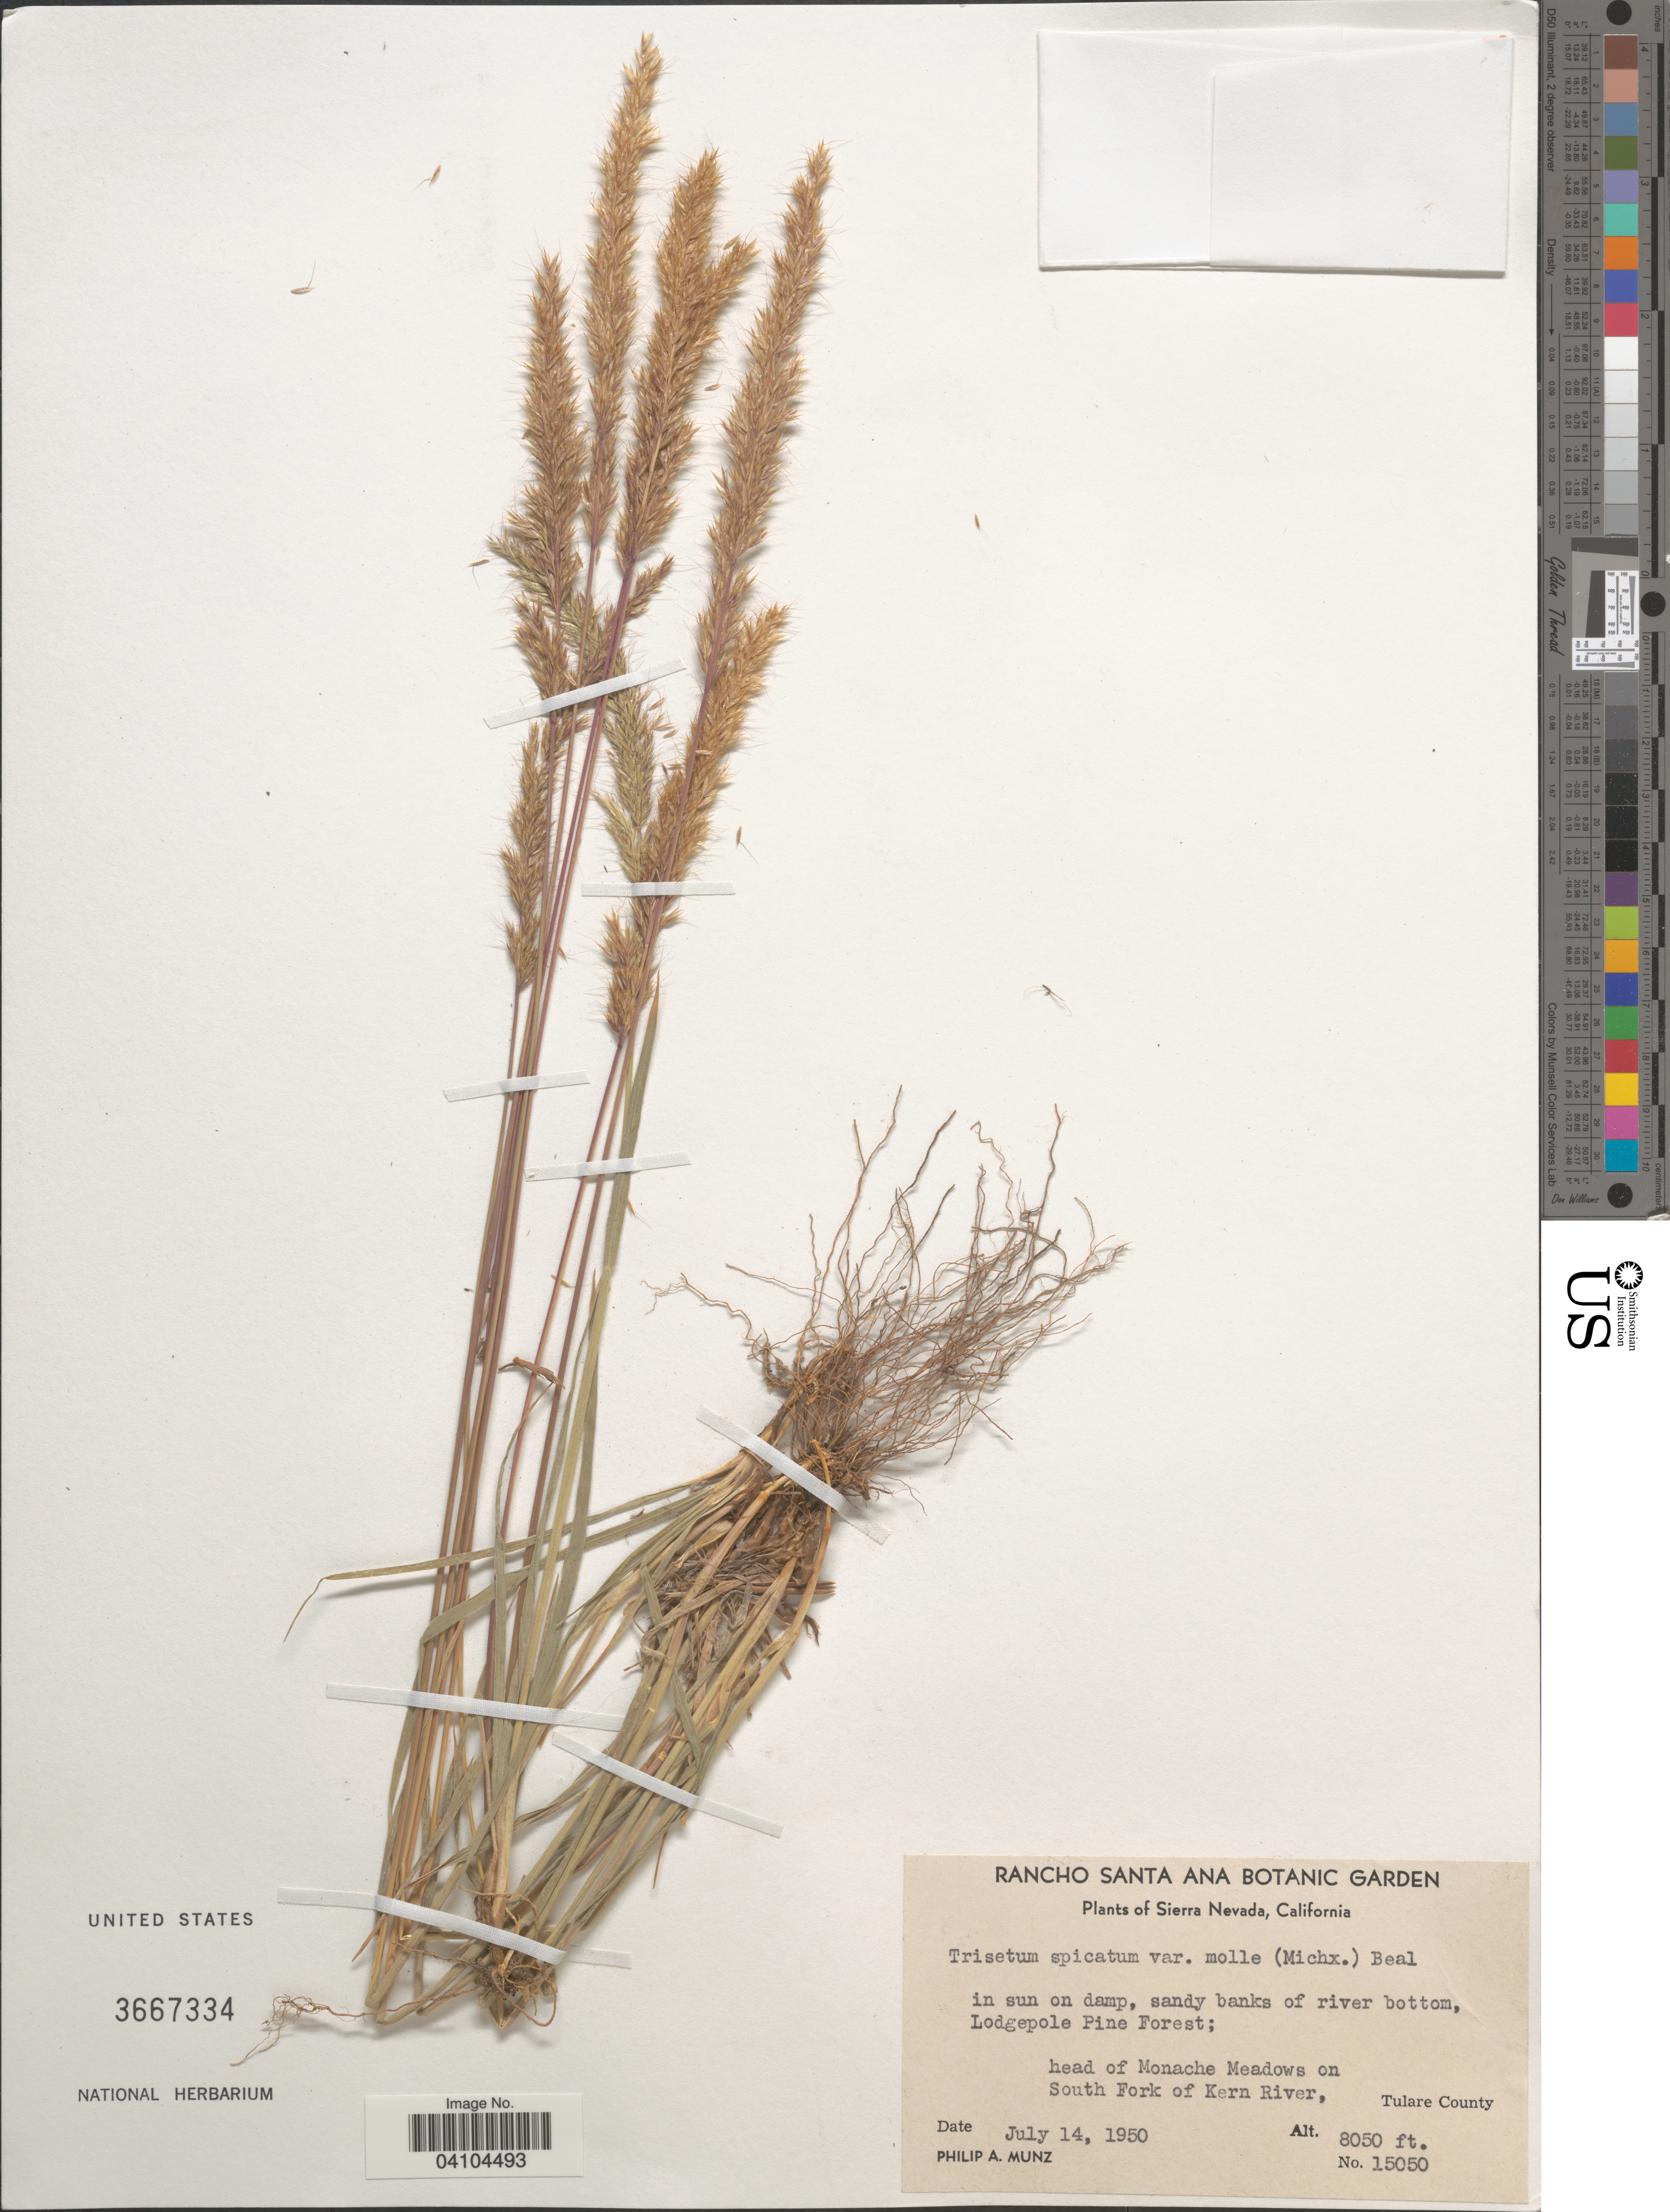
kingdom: Plantae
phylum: Tracheophyta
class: Liliopsida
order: Poales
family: Poaceae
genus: Koeleria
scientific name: Koeleria spicata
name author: (L.) Barberá et al.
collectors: P. A. Munz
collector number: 15050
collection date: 1950-07-14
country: United States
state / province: California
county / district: Tulare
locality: Sierra Nevada. Lodgepole Pine Forest; head of Monache Meadows on South Fork of Kern River, Tulare County.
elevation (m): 2454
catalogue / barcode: US 3667334